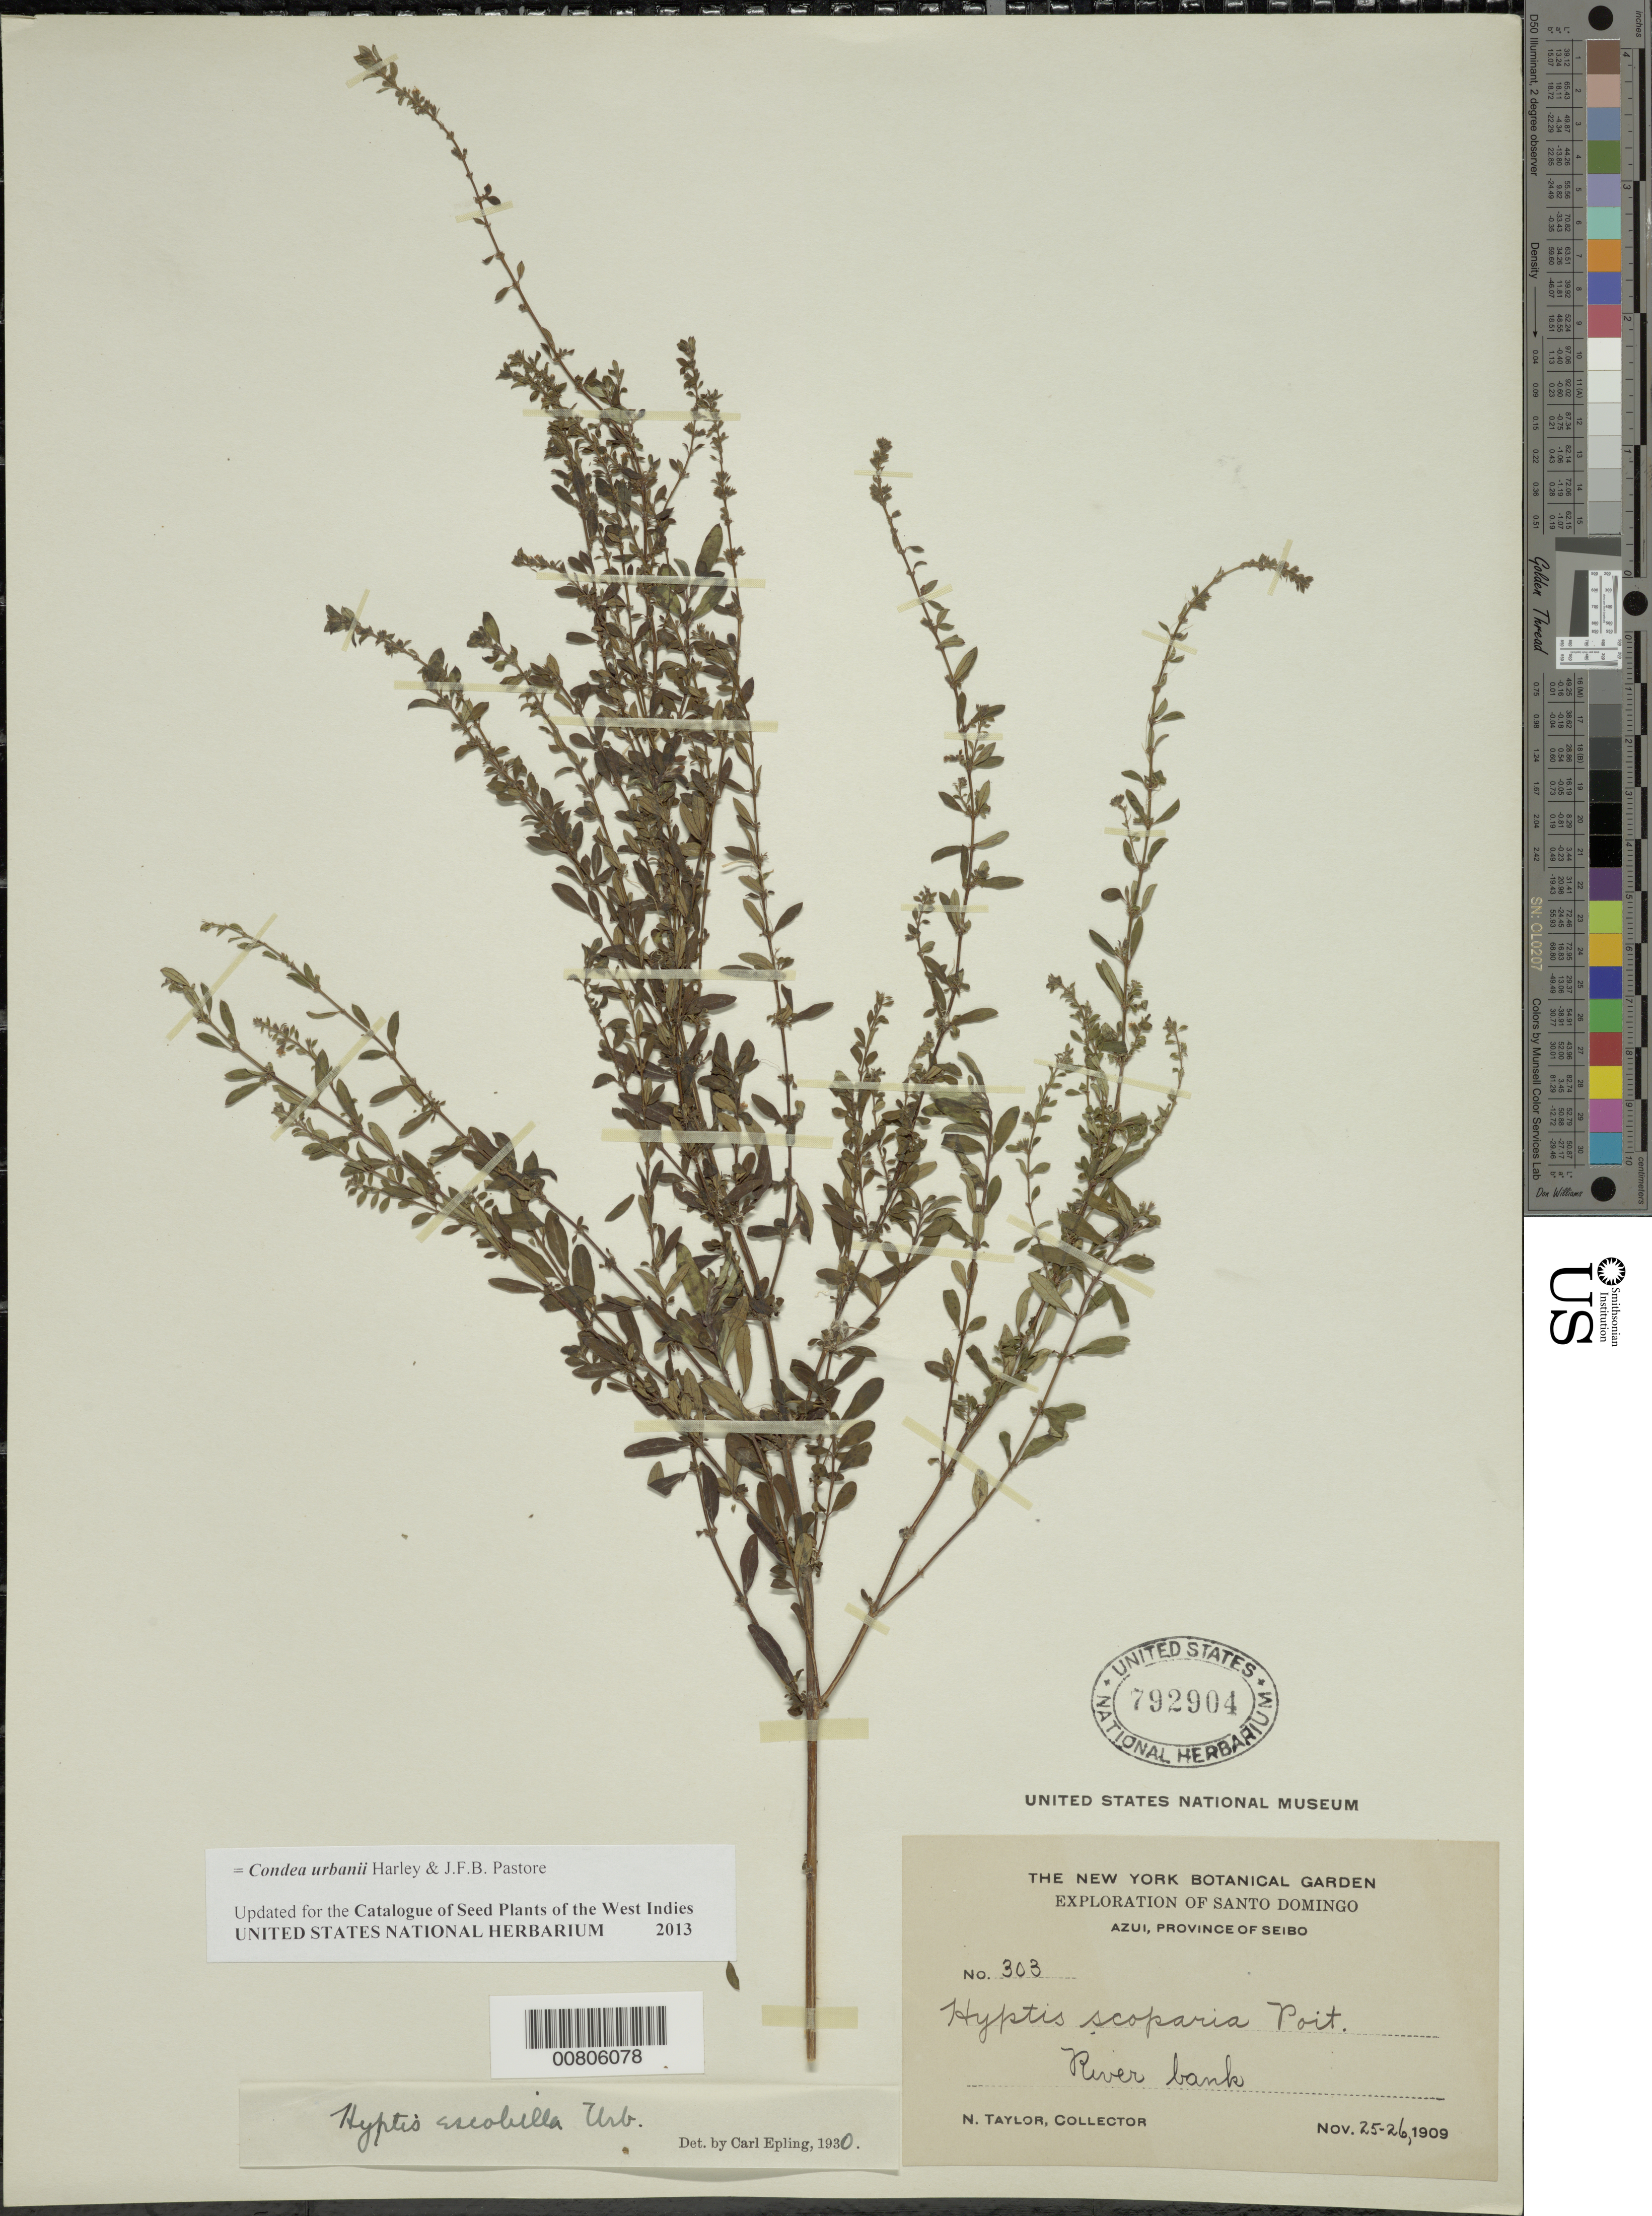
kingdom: Plantae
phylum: Tracheophyta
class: Magnoliopsida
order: Lamiales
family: Lamiaceae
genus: Condea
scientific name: Condea urbanii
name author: Harley & J.F.B. Pastore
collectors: N. Taylor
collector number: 303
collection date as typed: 25 Nov 1909 to 26 Nov 1909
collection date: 1909-11-25/1909-11-26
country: Dominican Republic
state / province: El Seibo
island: Hispaniola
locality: Azui.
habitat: River banks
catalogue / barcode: US 792904